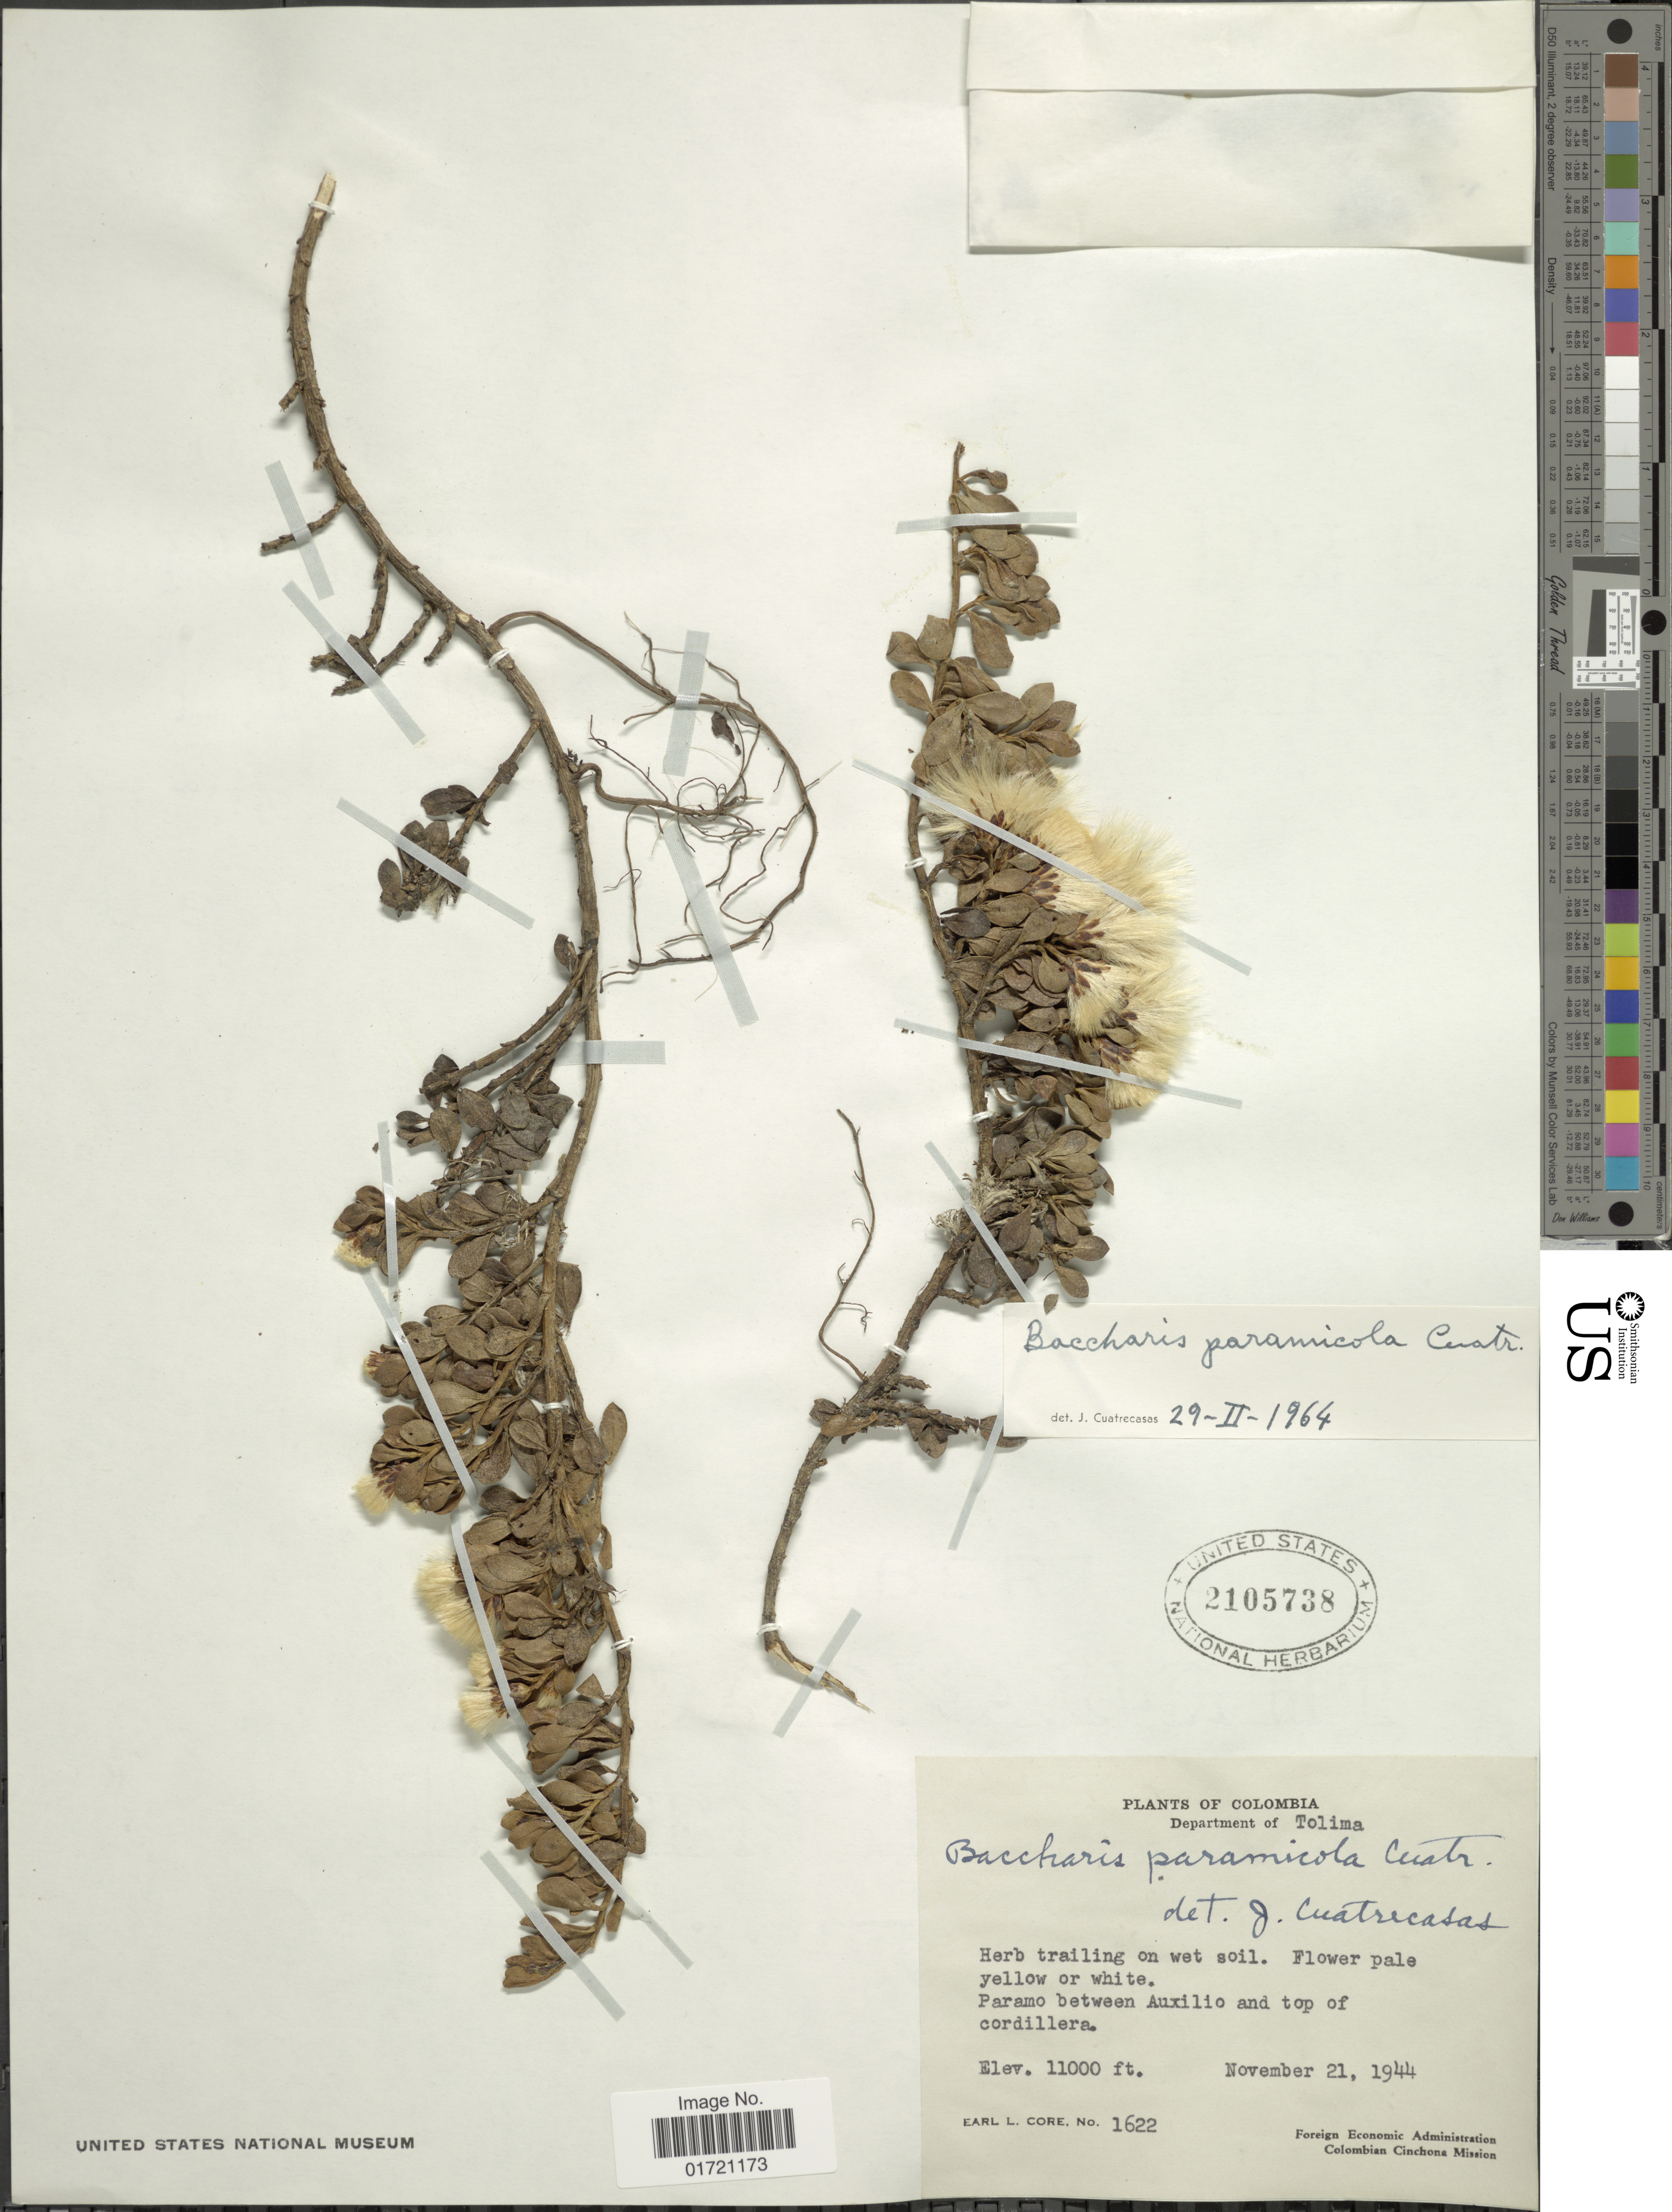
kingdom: Plantae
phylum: Tracheophyta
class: Magnoliopsida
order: Asterales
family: Asteraceae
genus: Baccharis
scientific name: Baccharis paramicola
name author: Cuatrec.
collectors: E. L. Core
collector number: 1622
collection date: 1944-11-21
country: Colombia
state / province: Tolima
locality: Department of Tolima. Paramo between Auxilio and top of cordillera.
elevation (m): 3353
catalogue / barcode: US 2105738